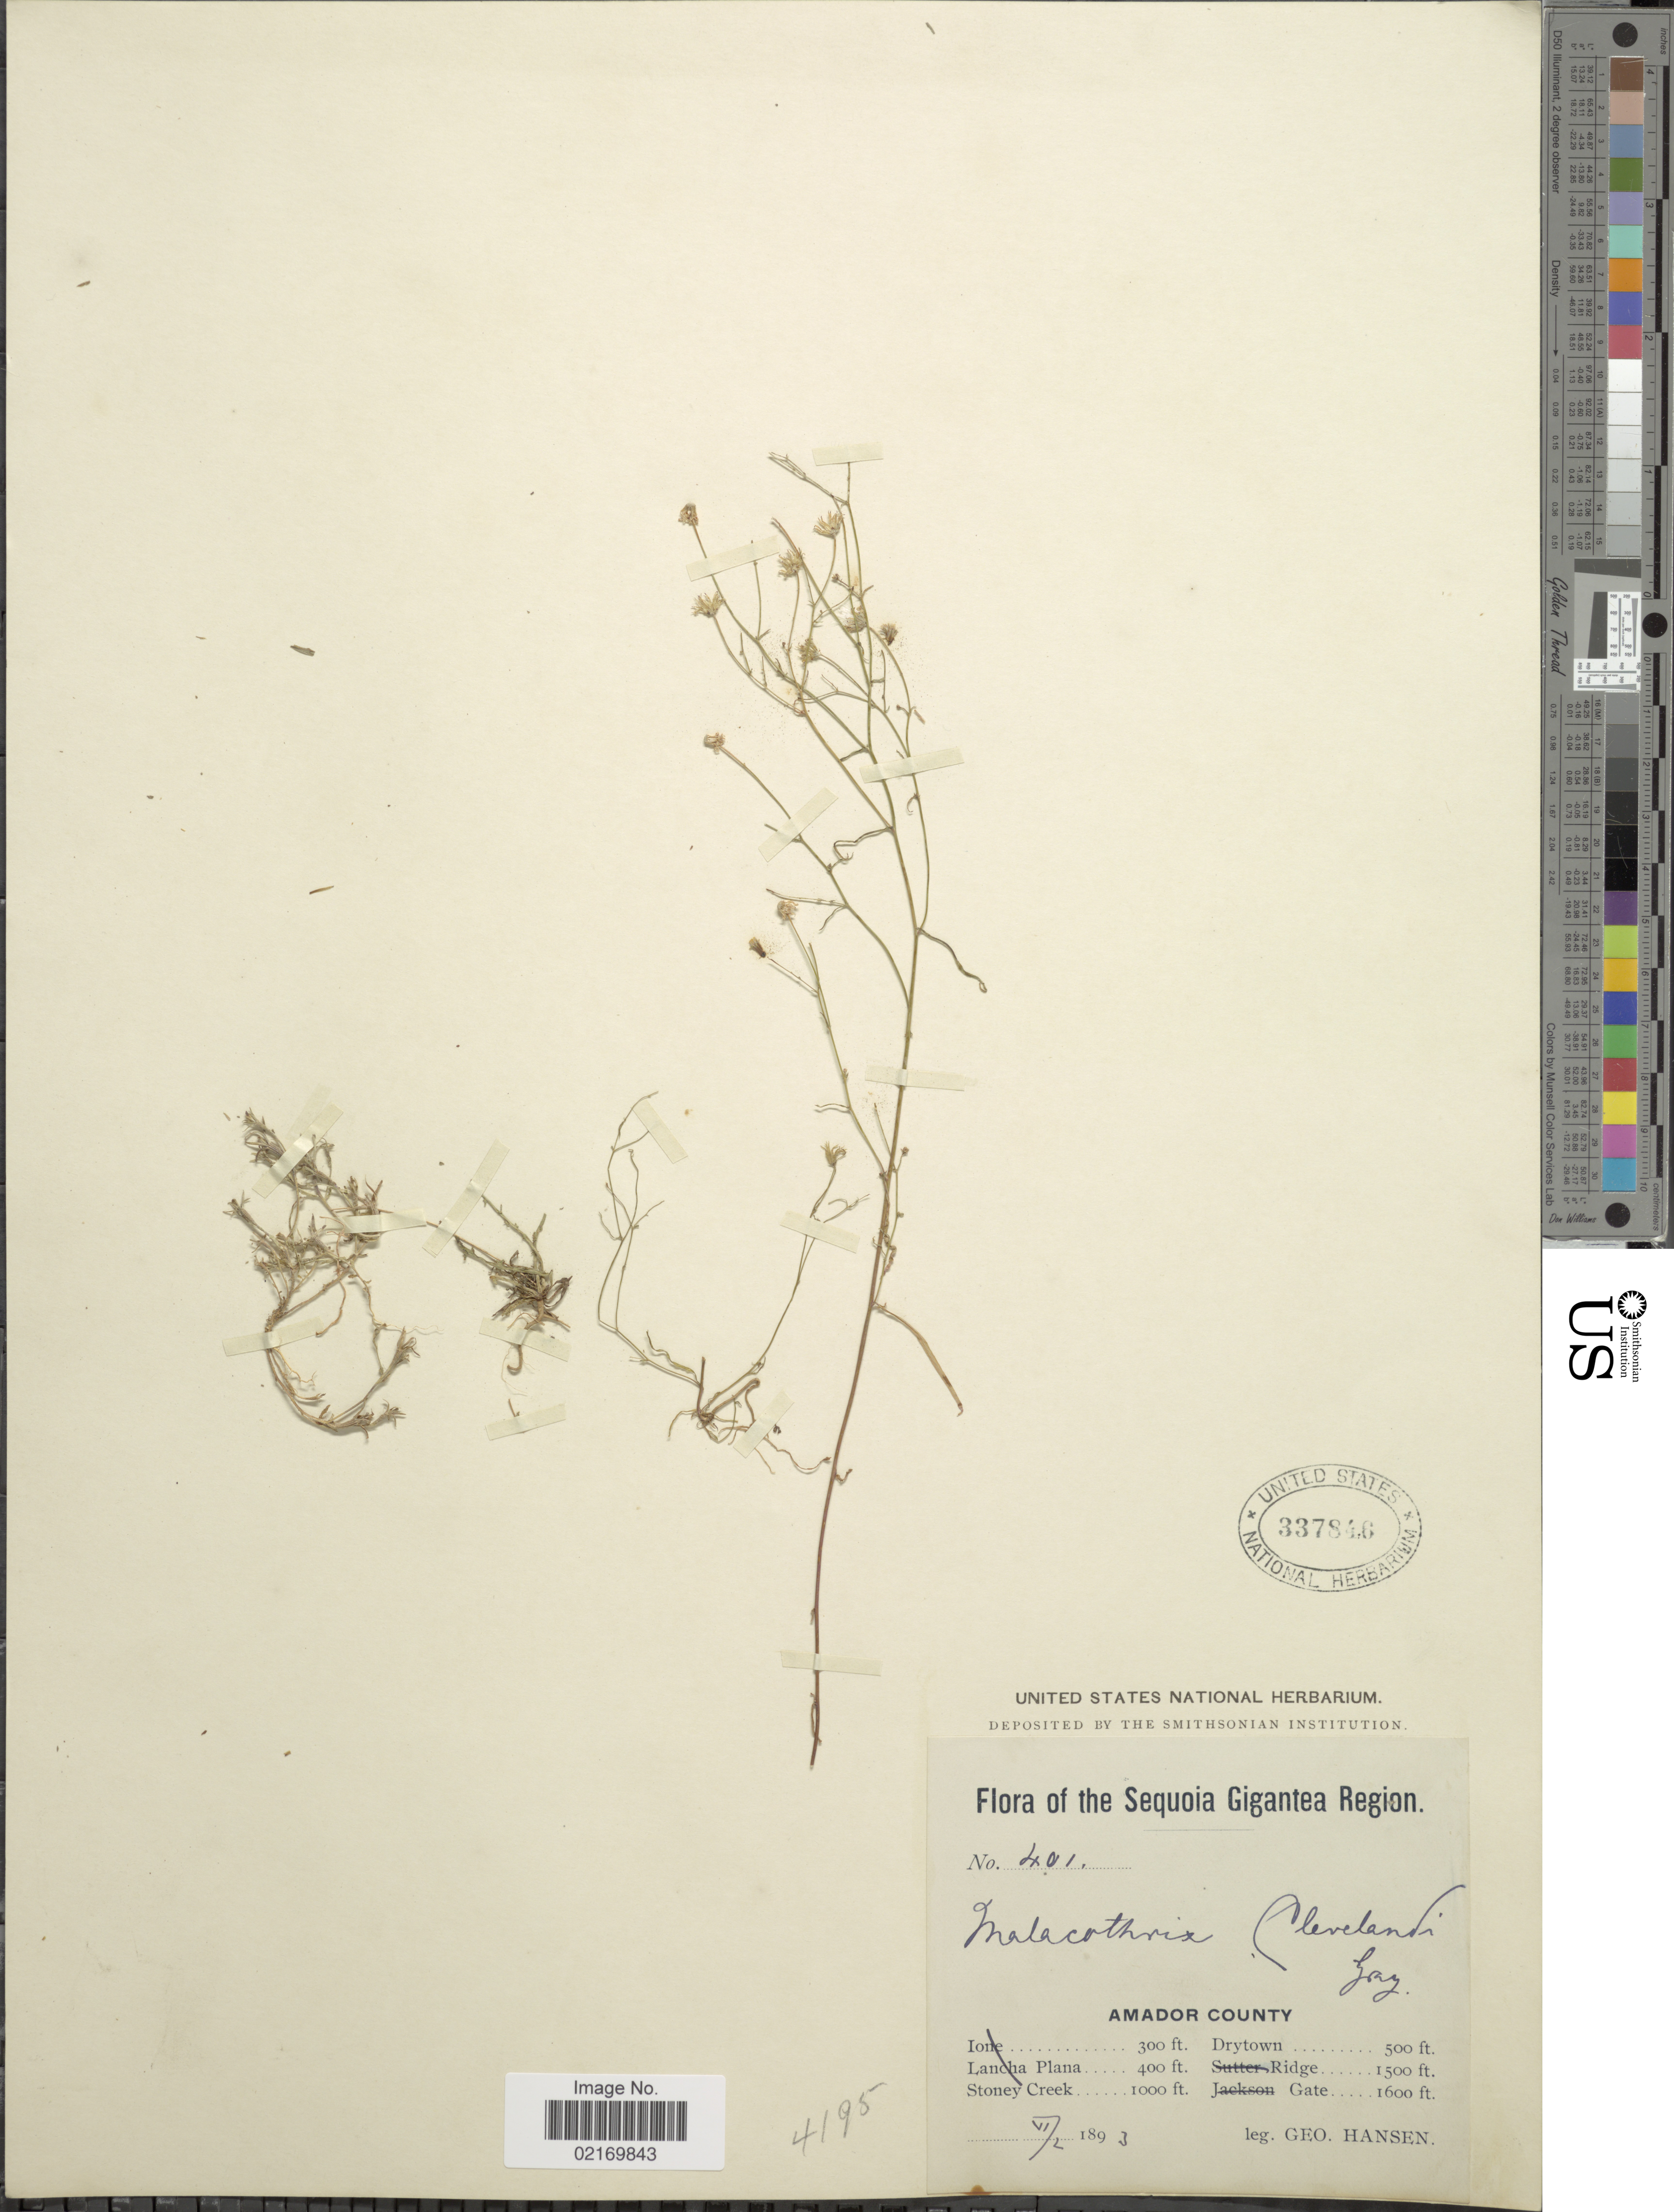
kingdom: Plantae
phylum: Tracheophyta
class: Magnoliopsida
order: Asterales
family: Asteraceae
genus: Malacothrix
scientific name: Malacothrix clevelandii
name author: A. Gray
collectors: G. Hansen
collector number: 401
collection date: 1893-06-02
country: United States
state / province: California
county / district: Amador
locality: Sequoia Gigantea Region, Amador County, Drytown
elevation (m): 152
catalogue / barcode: US 337846